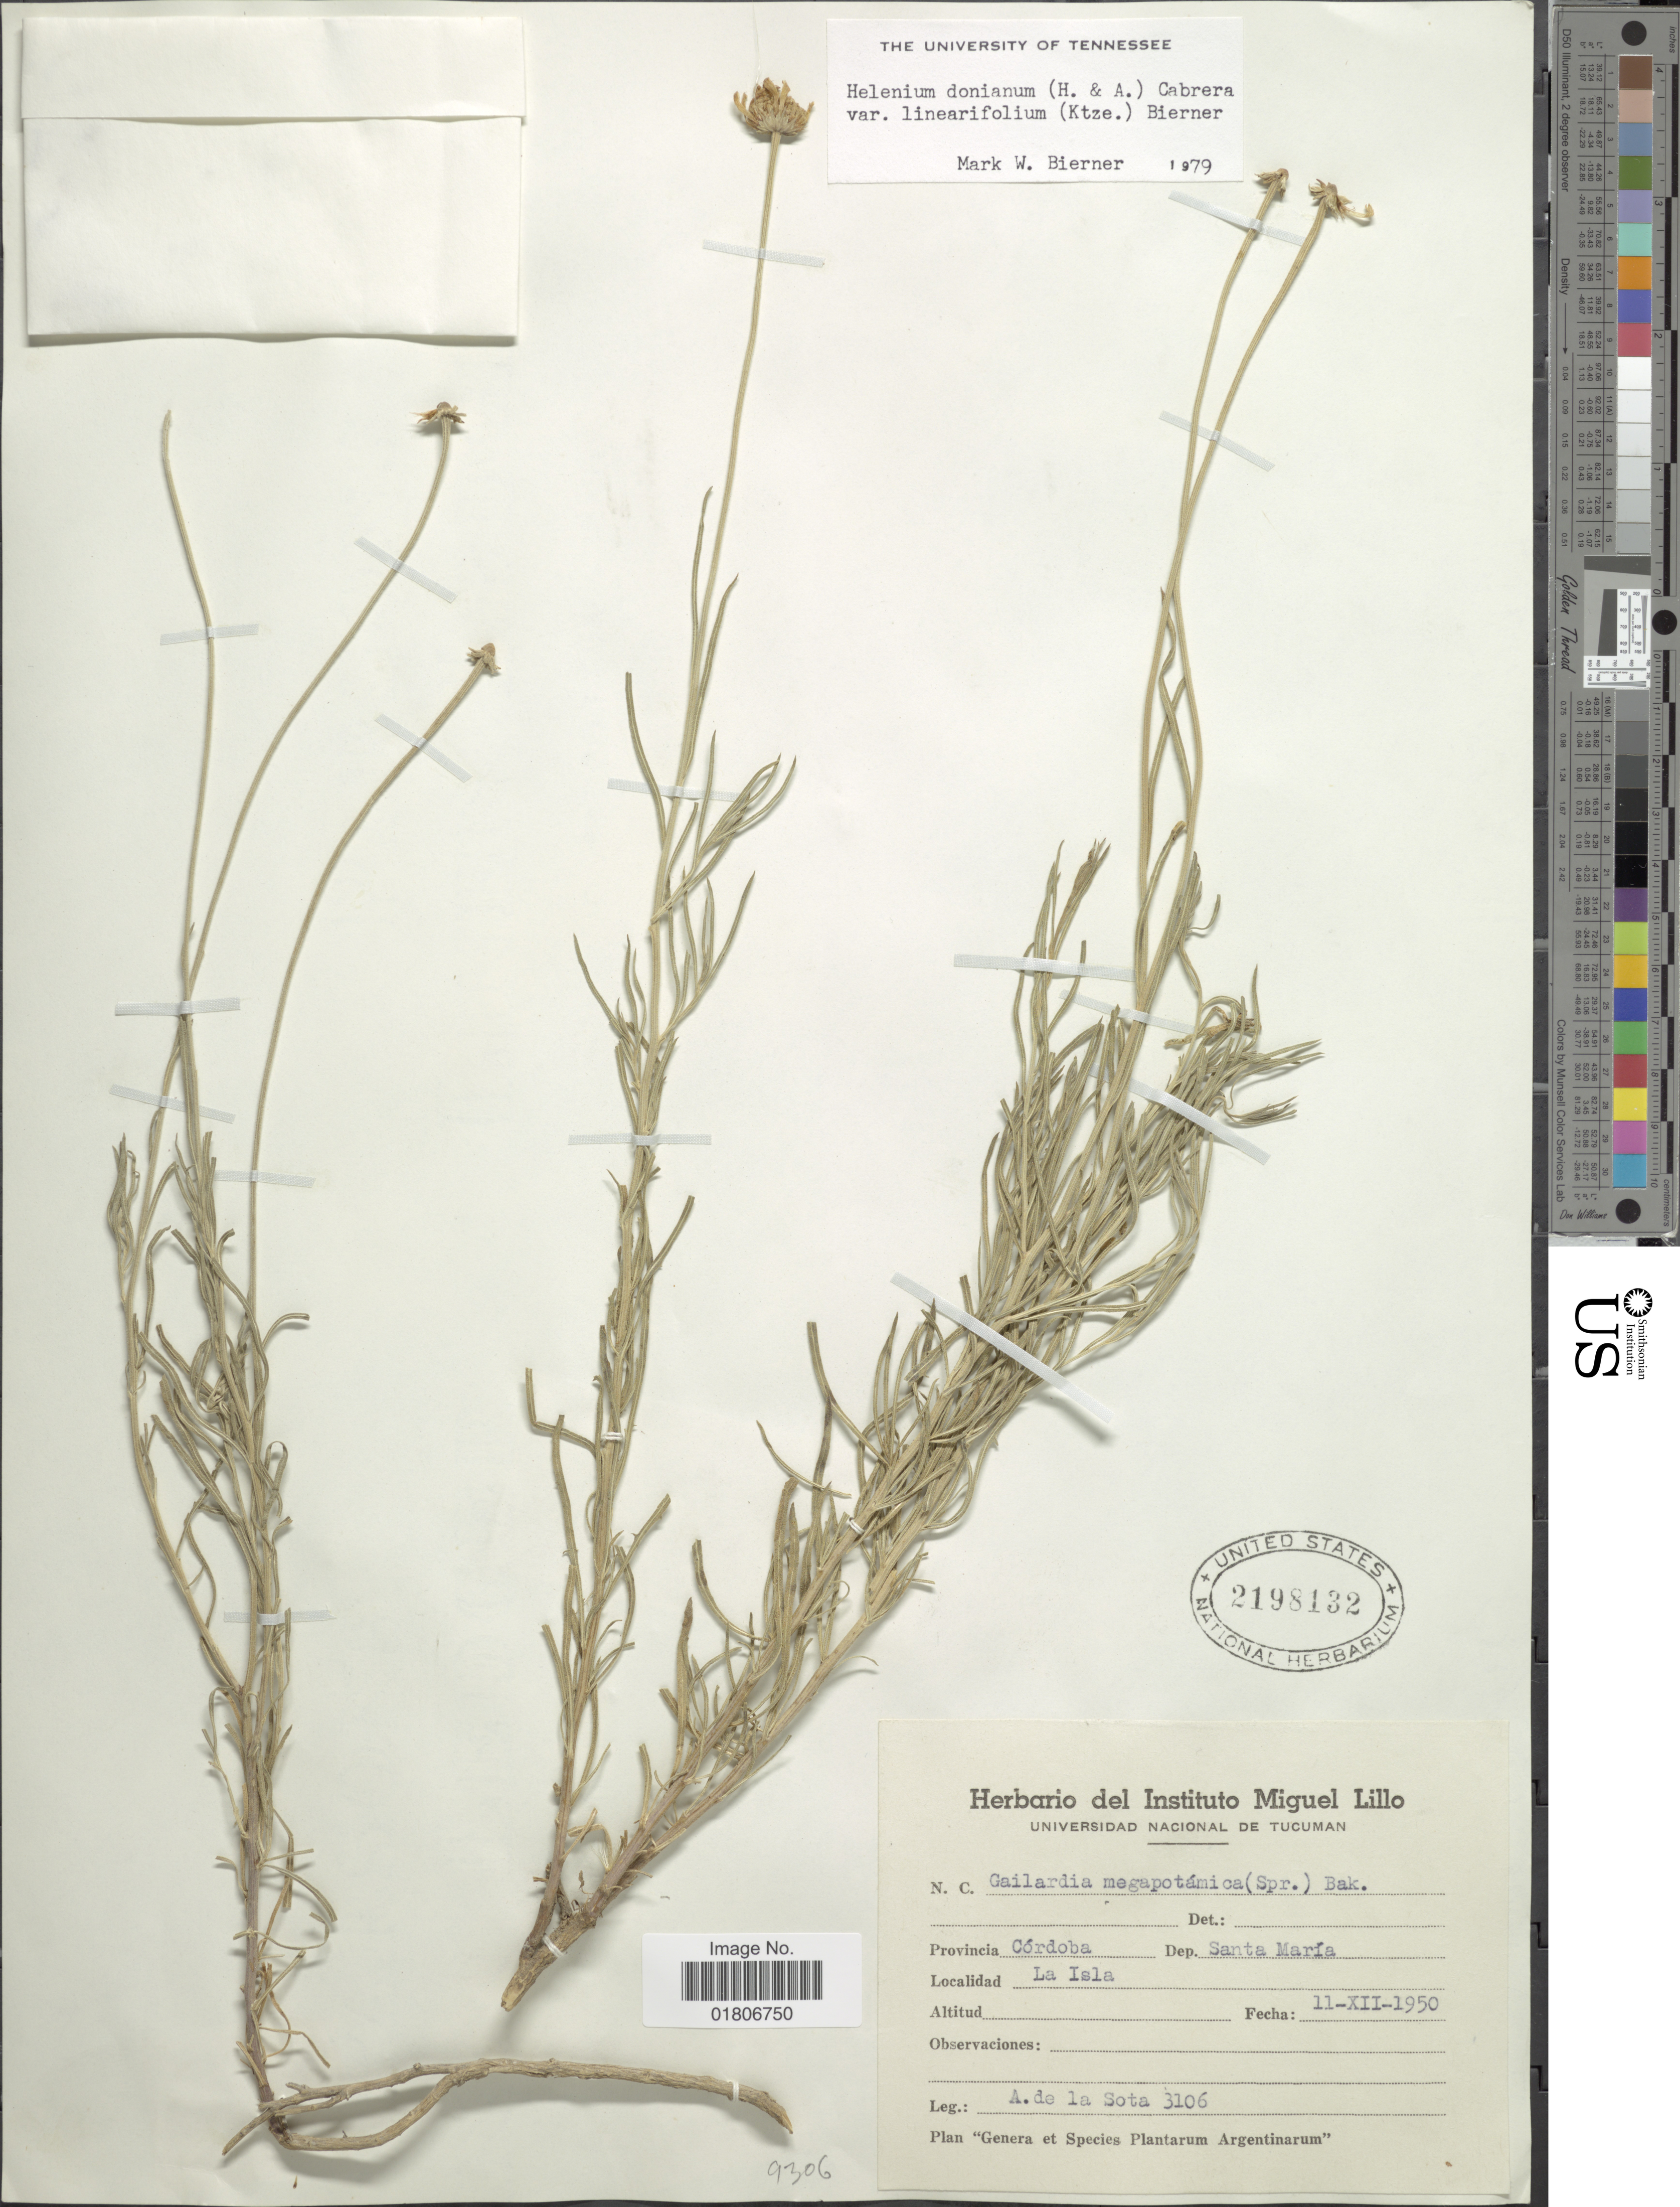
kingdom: Plantae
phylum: Tracheophyta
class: Magnoliopsida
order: Asterales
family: Asteraceae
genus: Helenium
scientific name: Helenium donianum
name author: (Hook. & Arn.) Cabrera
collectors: A. Sota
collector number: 3106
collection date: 1950-12-11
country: Argentina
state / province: Cordoba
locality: Dep. Santa María. La Isla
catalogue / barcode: US 2198132